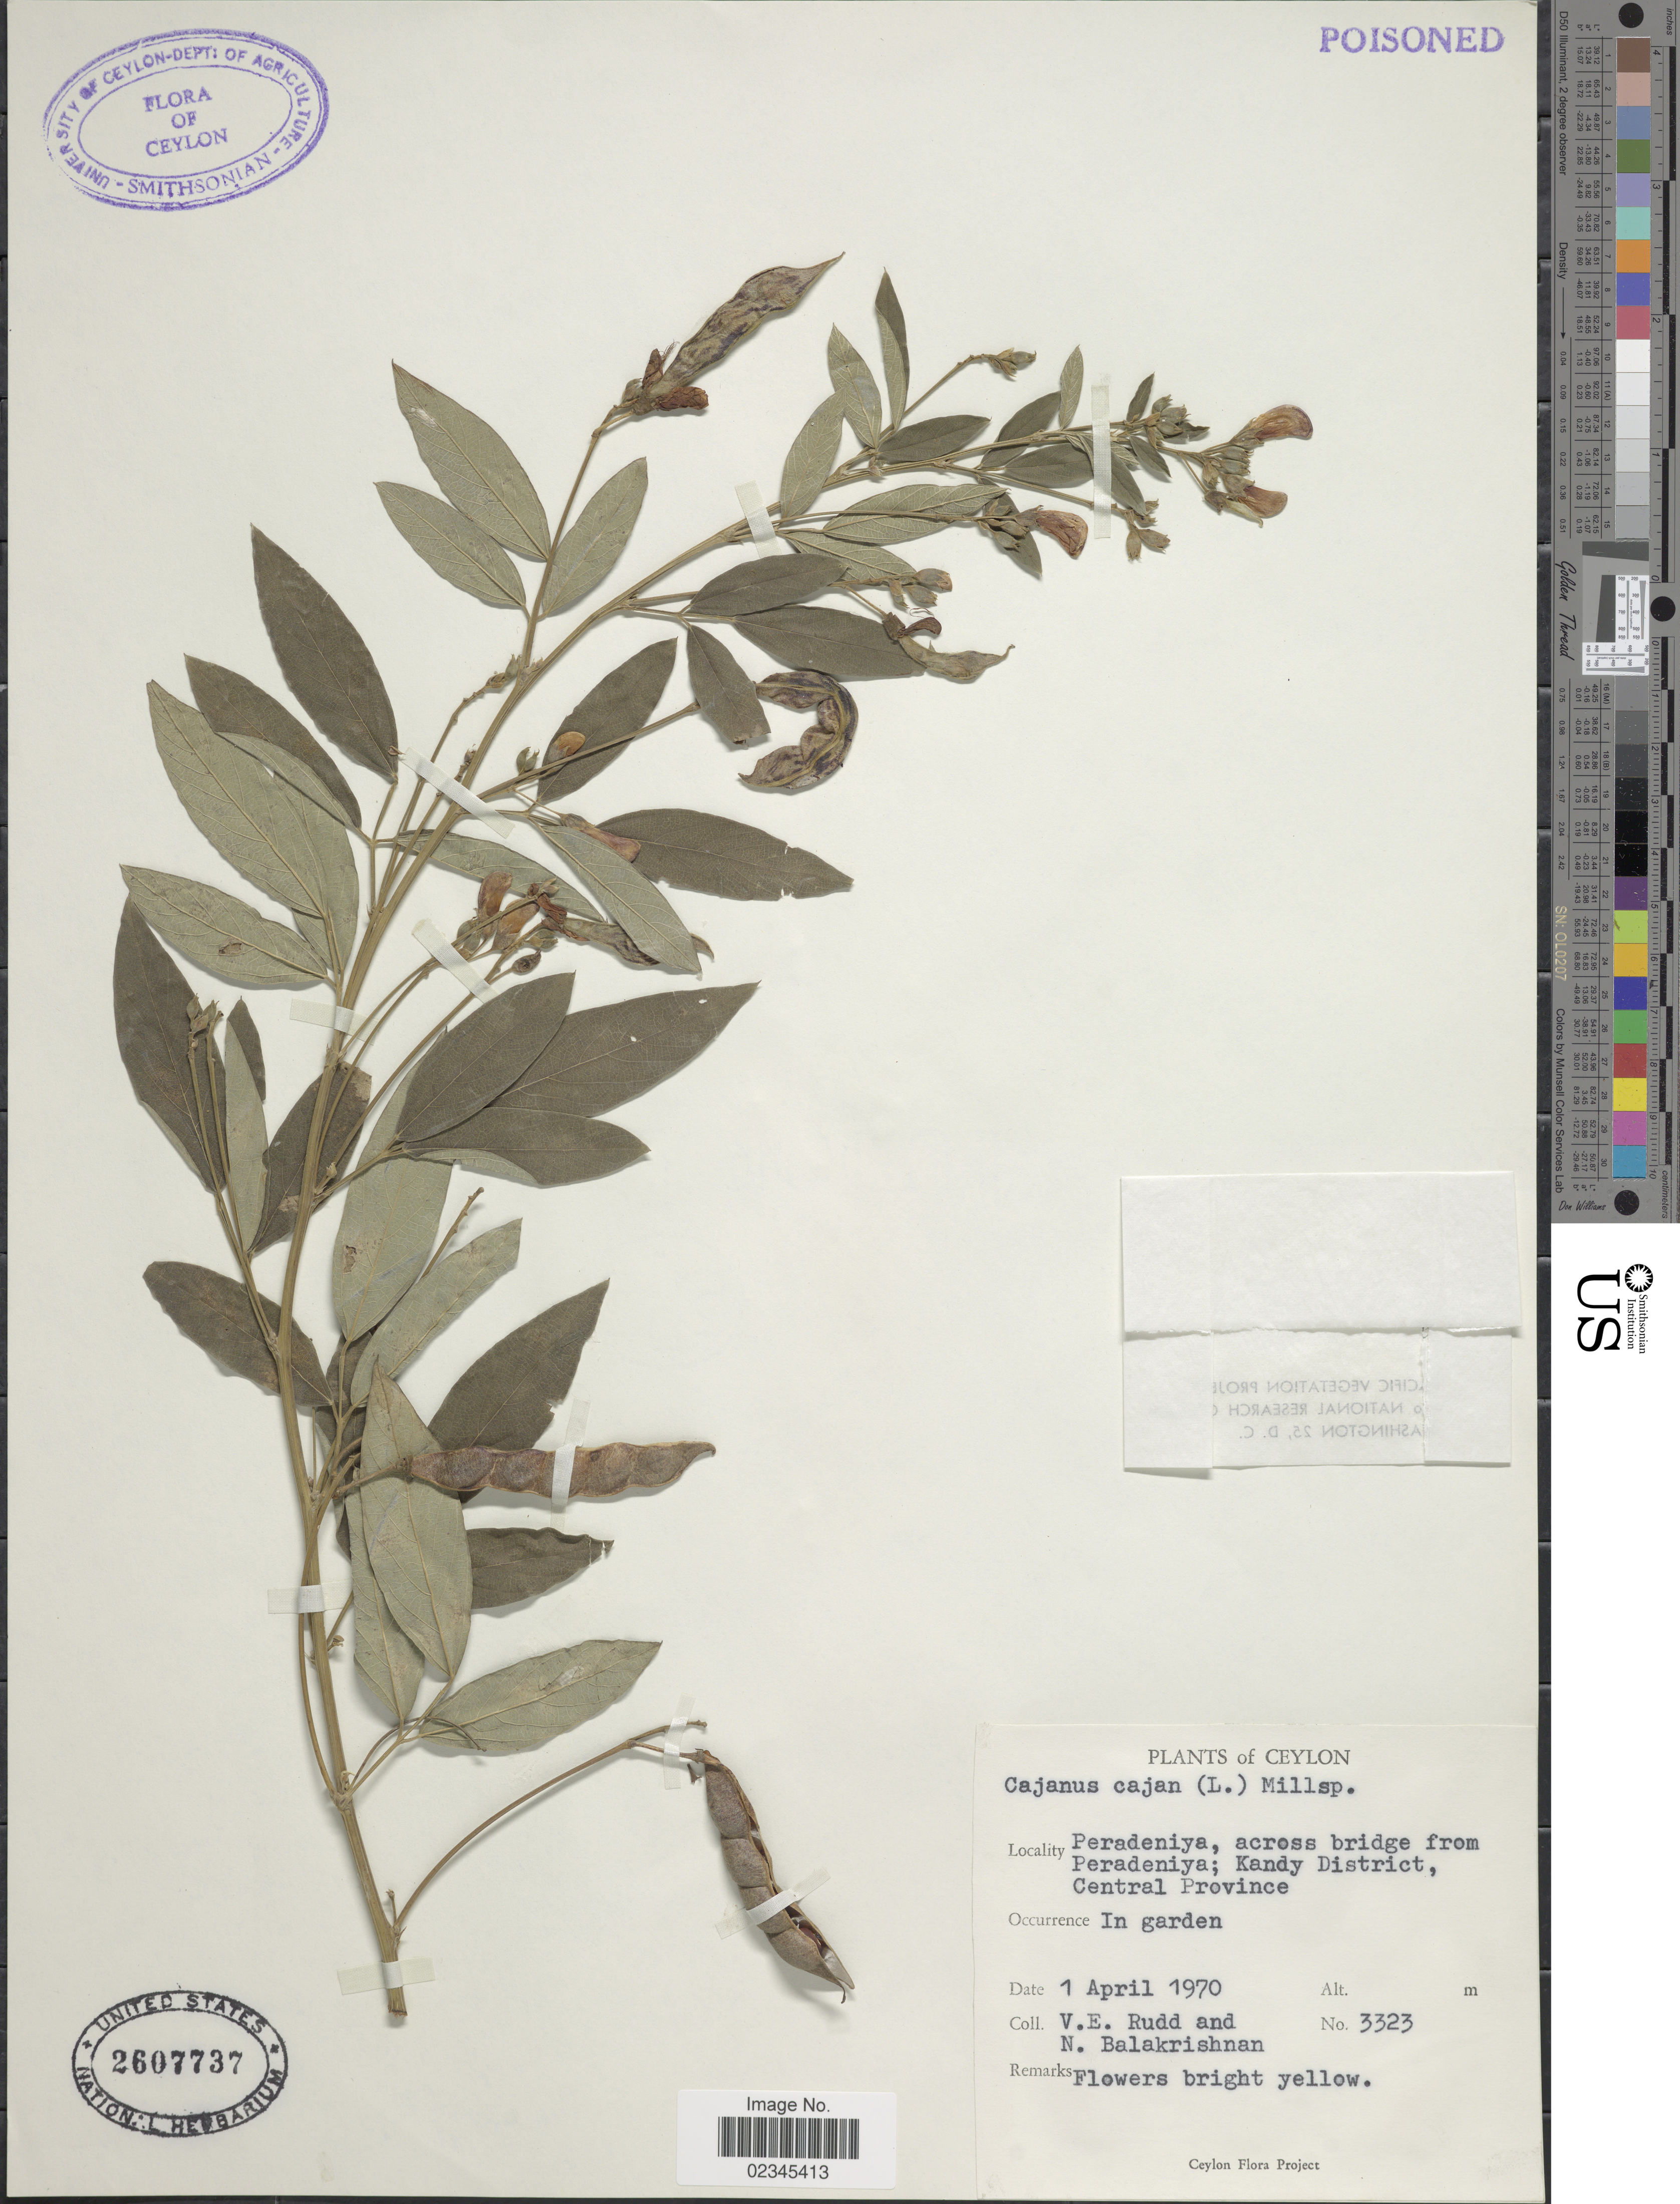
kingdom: Plantae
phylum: Tracheophyta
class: Magnoliopsida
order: Fabales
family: Fabaceae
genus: Cajanus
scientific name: Cajanus cajan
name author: (L.) Huth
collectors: V. E. Rudd & N. Balakrishnan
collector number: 3323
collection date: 1970-04-01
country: Sri Lanka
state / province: Central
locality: Ceylon. Peradeniya, across bridge from Peradeniya; Kandy District. In garden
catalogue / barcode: US 2607737